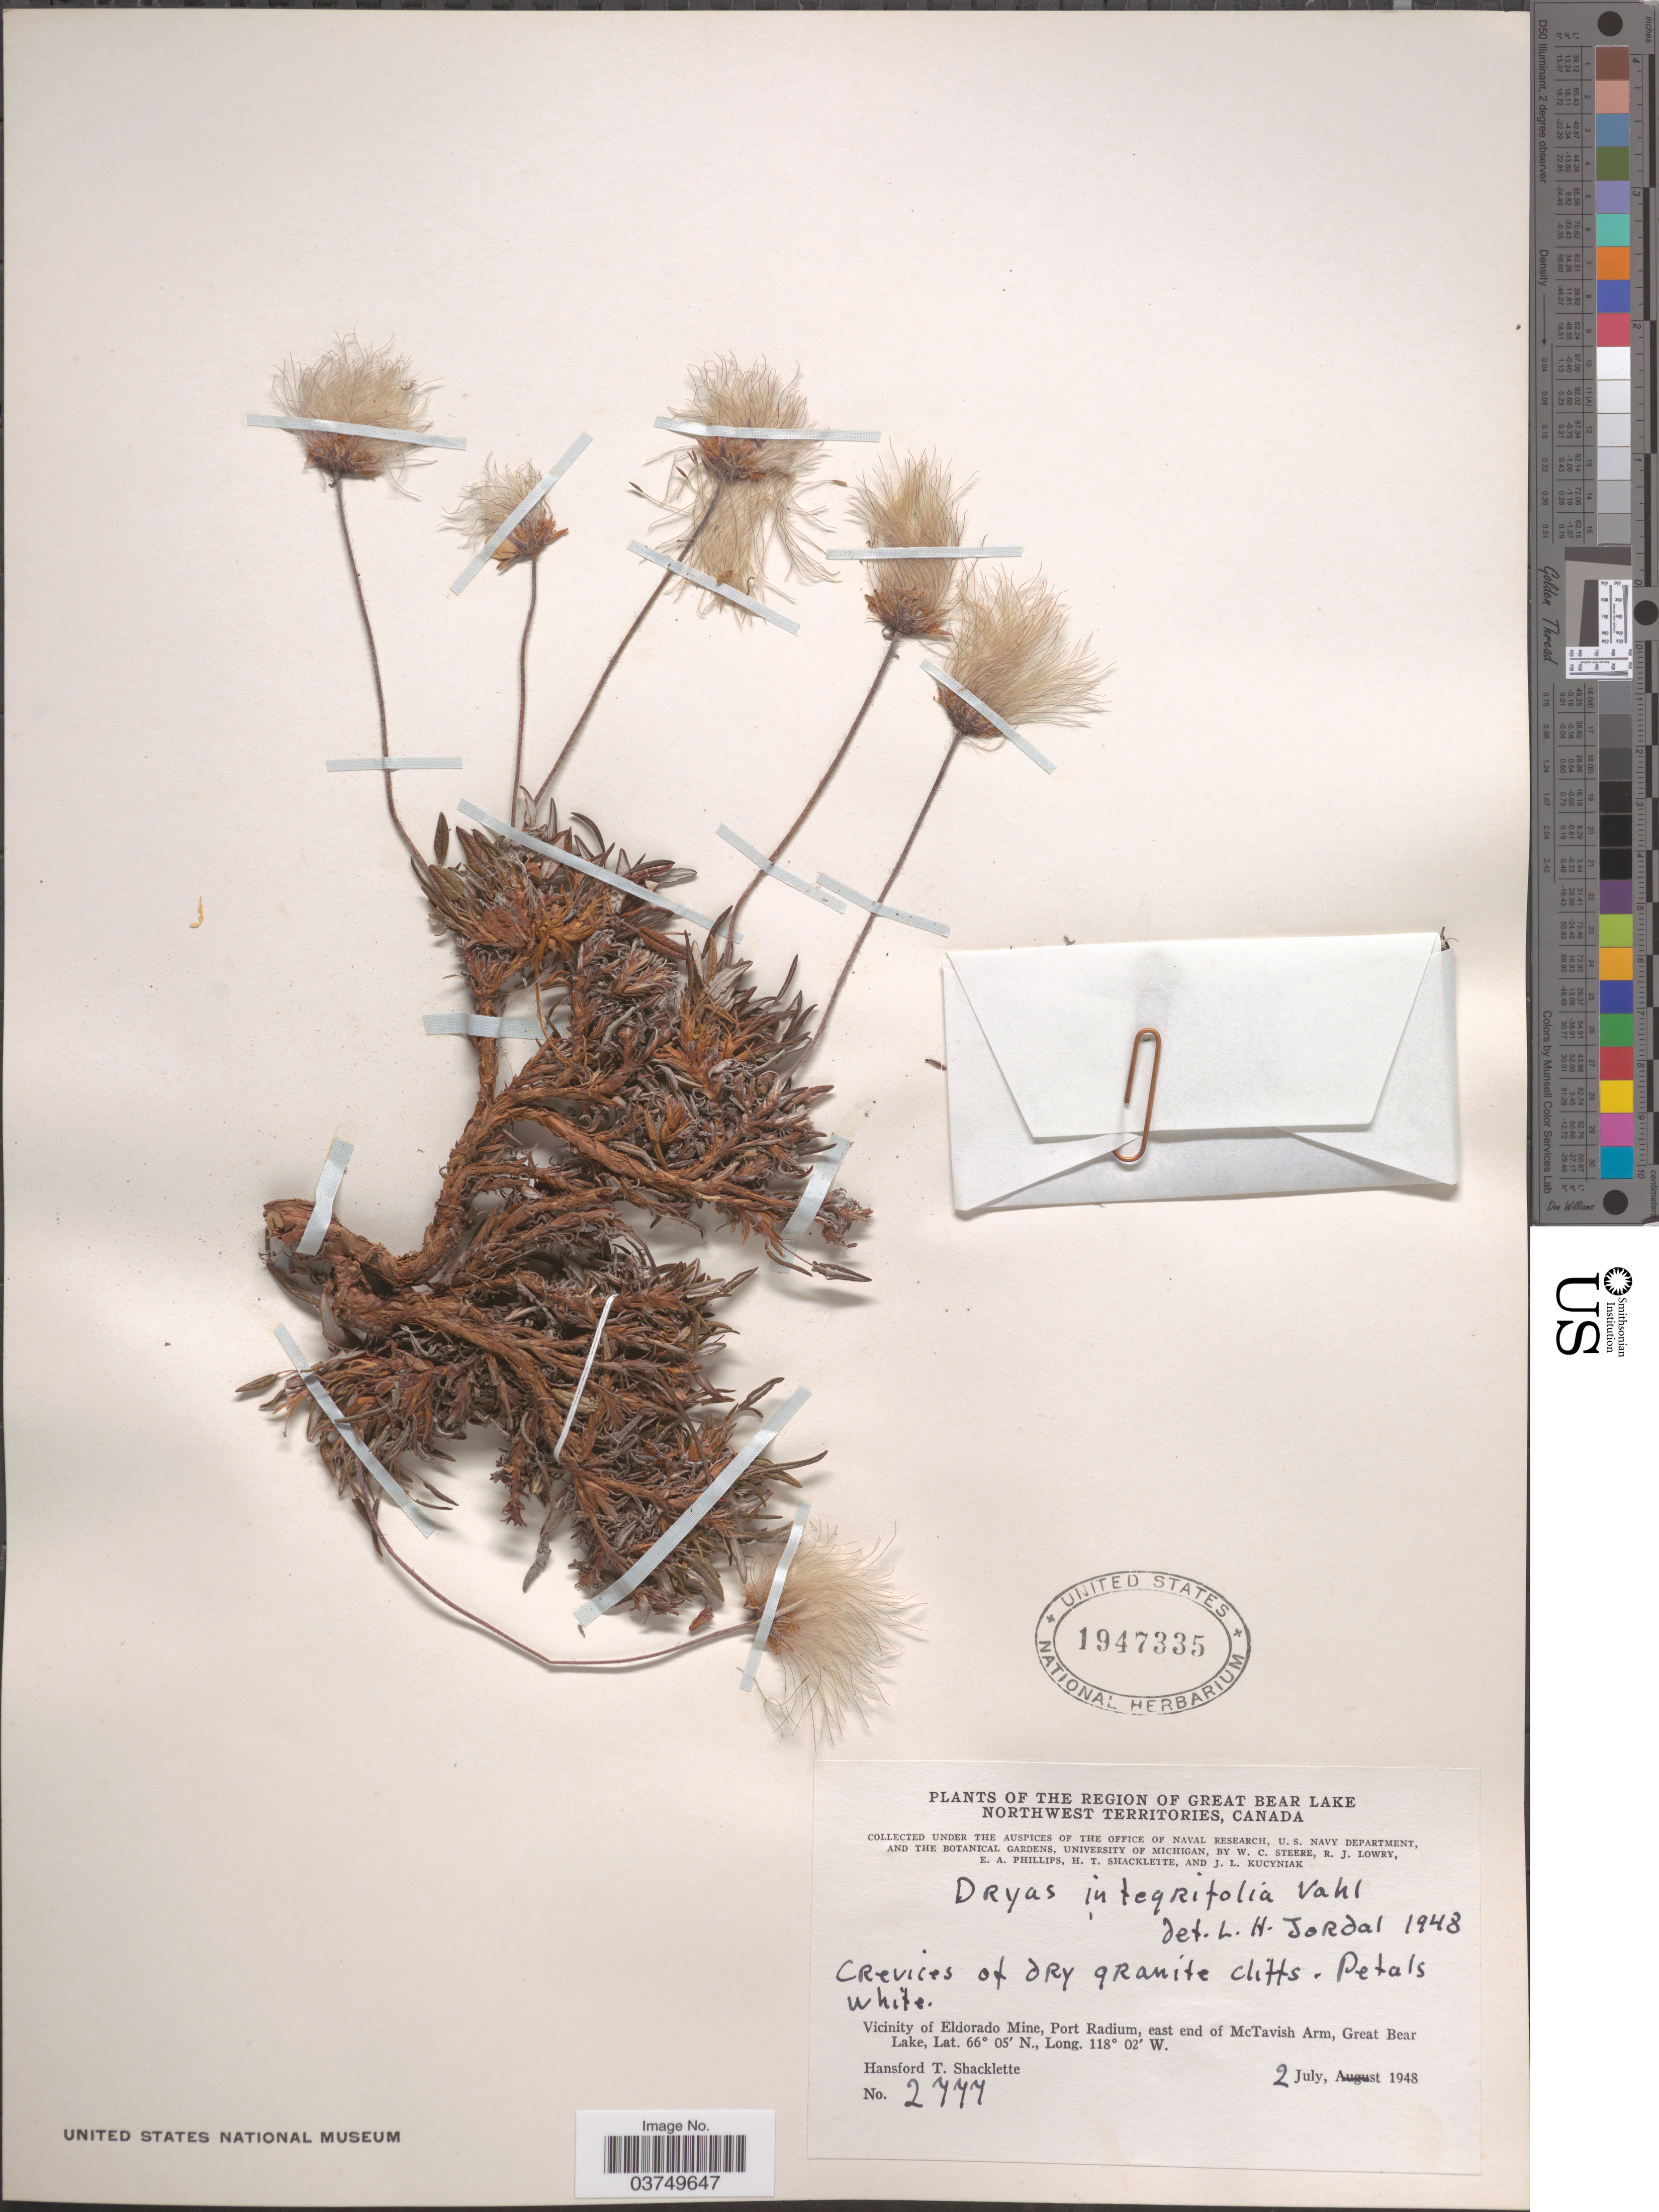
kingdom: Plantae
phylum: Tracheophyta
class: Magnoliopsida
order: Rosales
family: Rosaceae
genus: Dryas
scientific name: Dryas integrifolia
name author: Vahl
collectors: W. C. Steere, R. Lowry, E. Phillips, H. Shacklette & J. Kucyniak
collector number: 2777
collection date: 1948-07-02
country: Canada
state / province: Northwest Territories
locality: The Region of Great Bear Lake. Crevices of dry granite cliffs. Vicinity of Eldorado Mine, Port Radium, east end of McTavish Arm, Great Bear Lake.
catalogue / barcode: US 1947335